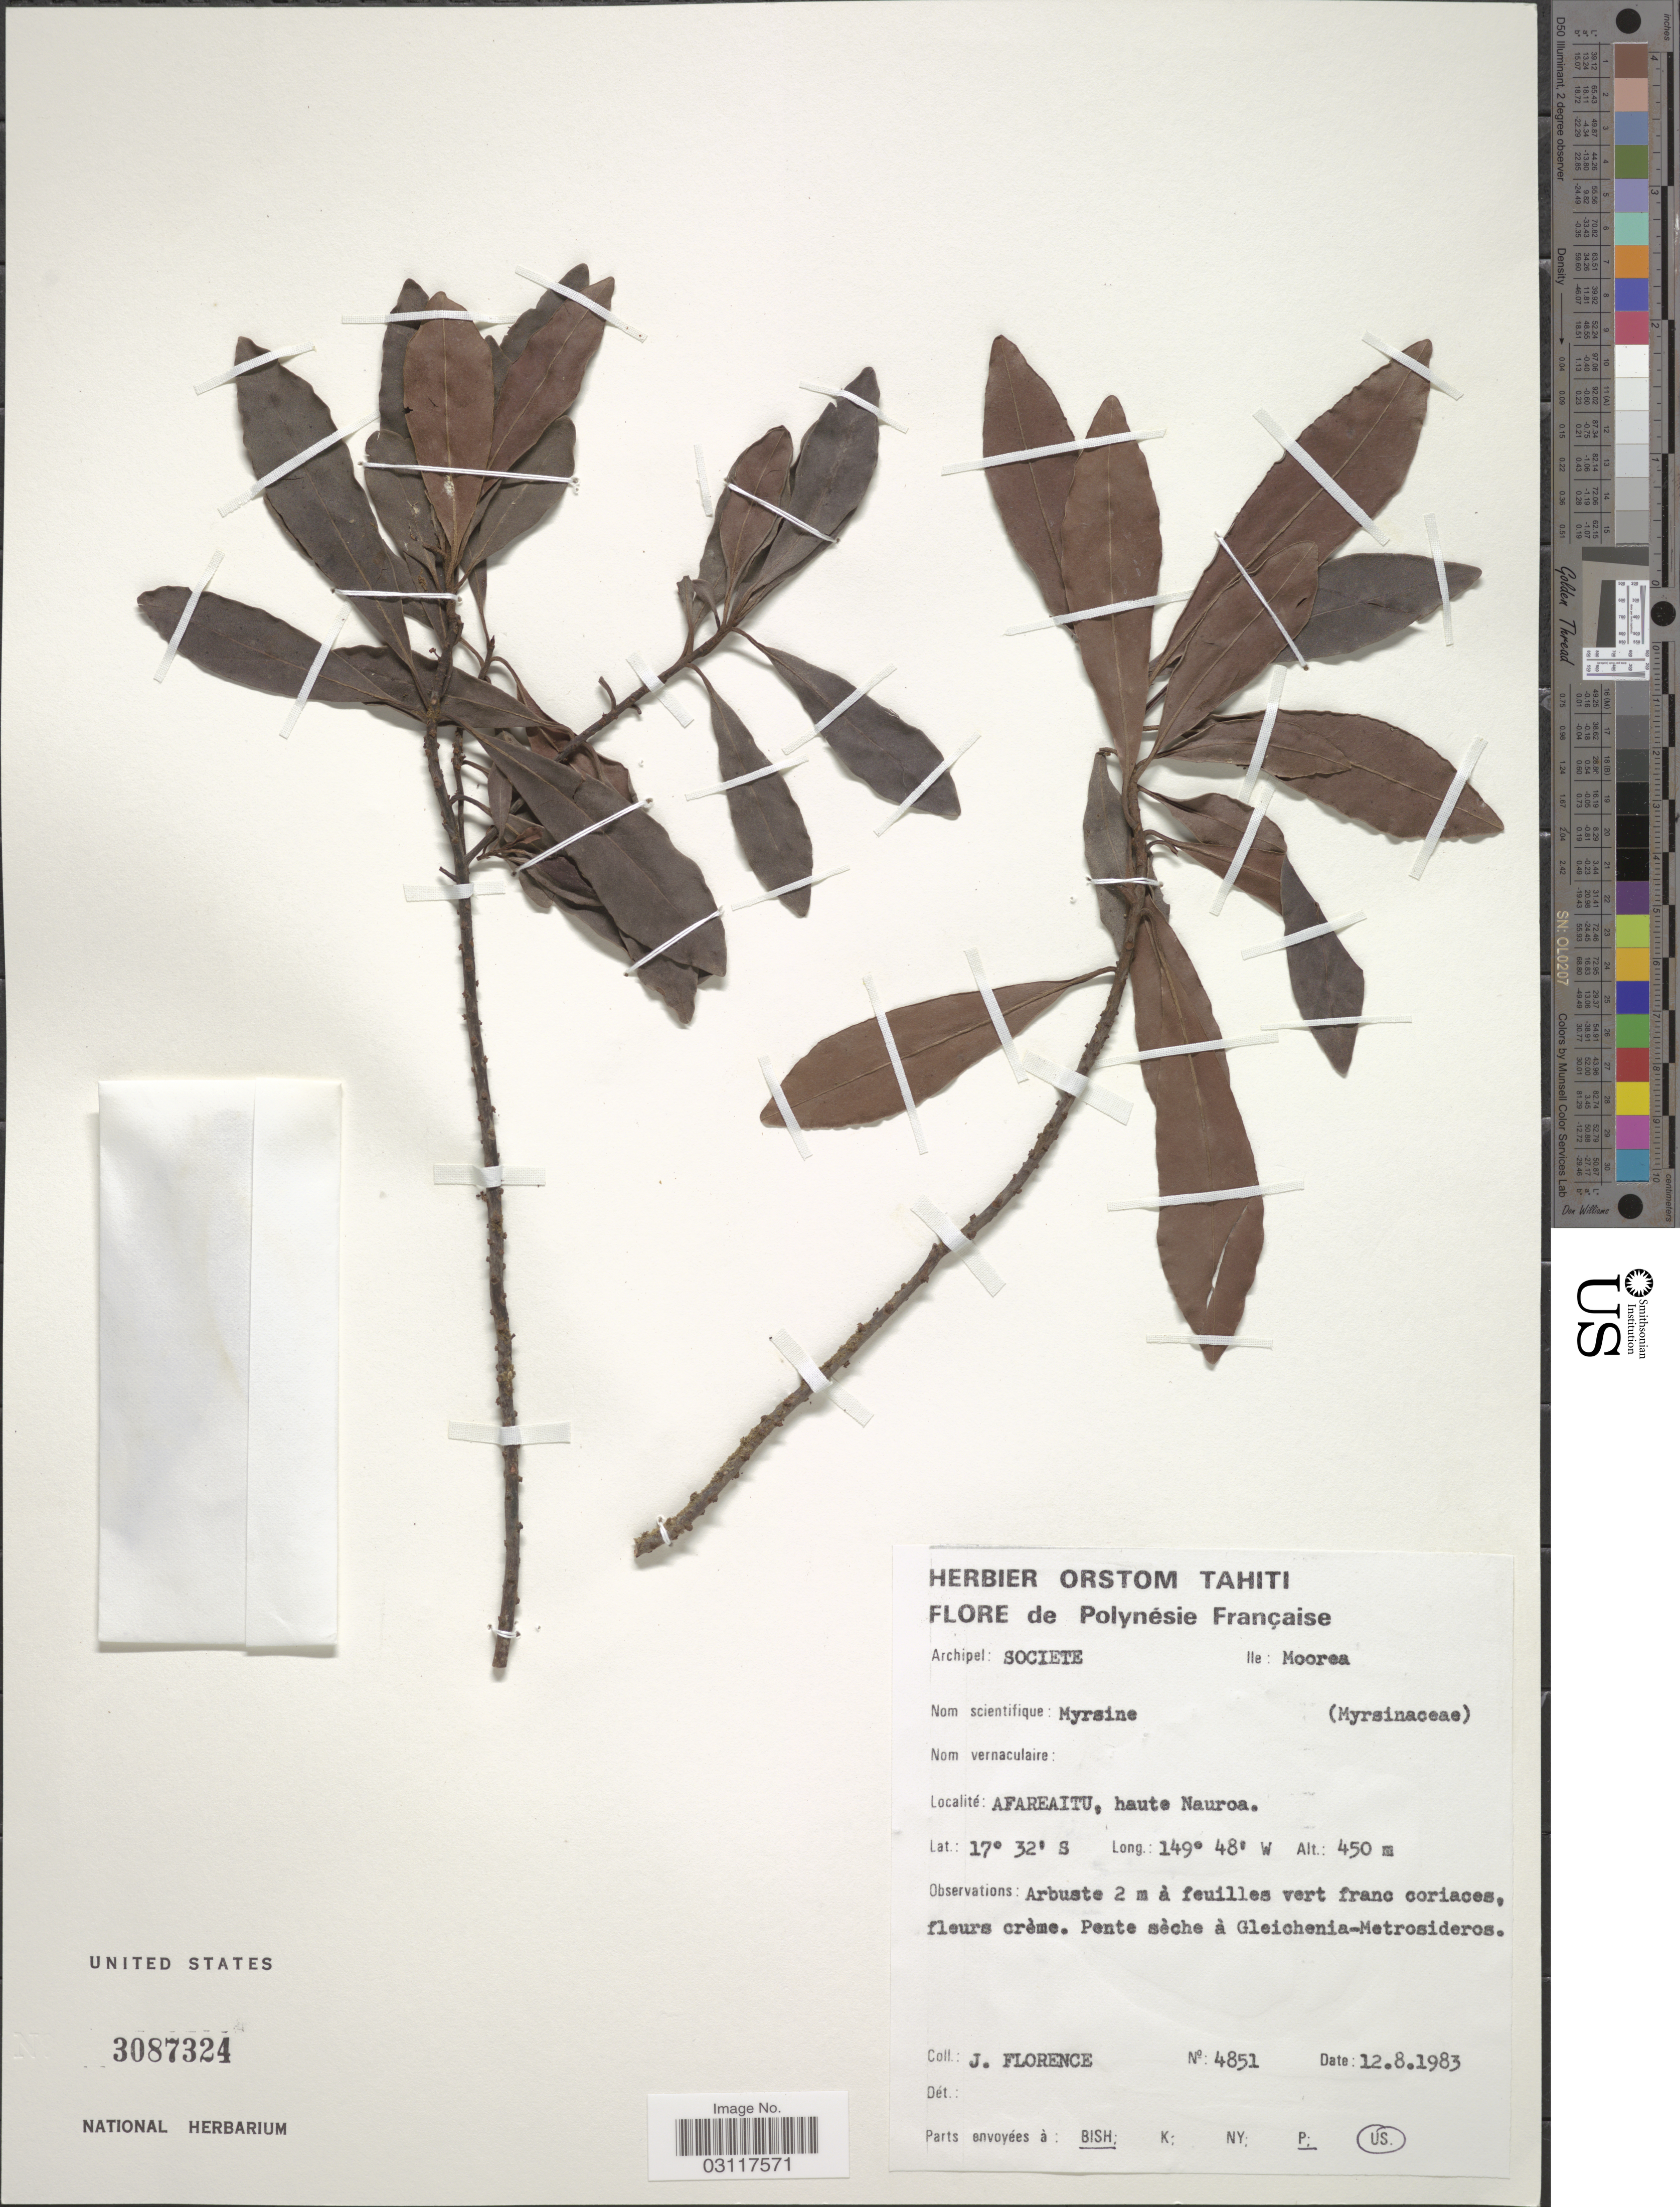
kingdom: Plantae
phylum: Tracheophyta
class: Magnoliopsida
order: Ericales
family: Primulaceae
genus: Myrsine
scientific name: Myrsine sp.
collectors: J. Florence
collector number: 4851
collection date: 1983-08-12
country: French Polynesia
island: Moorea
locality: Archipel: Societe, Ile: Moorea, Afareaitu, haute Nauroa.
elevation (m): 450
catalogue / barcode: US 3087324